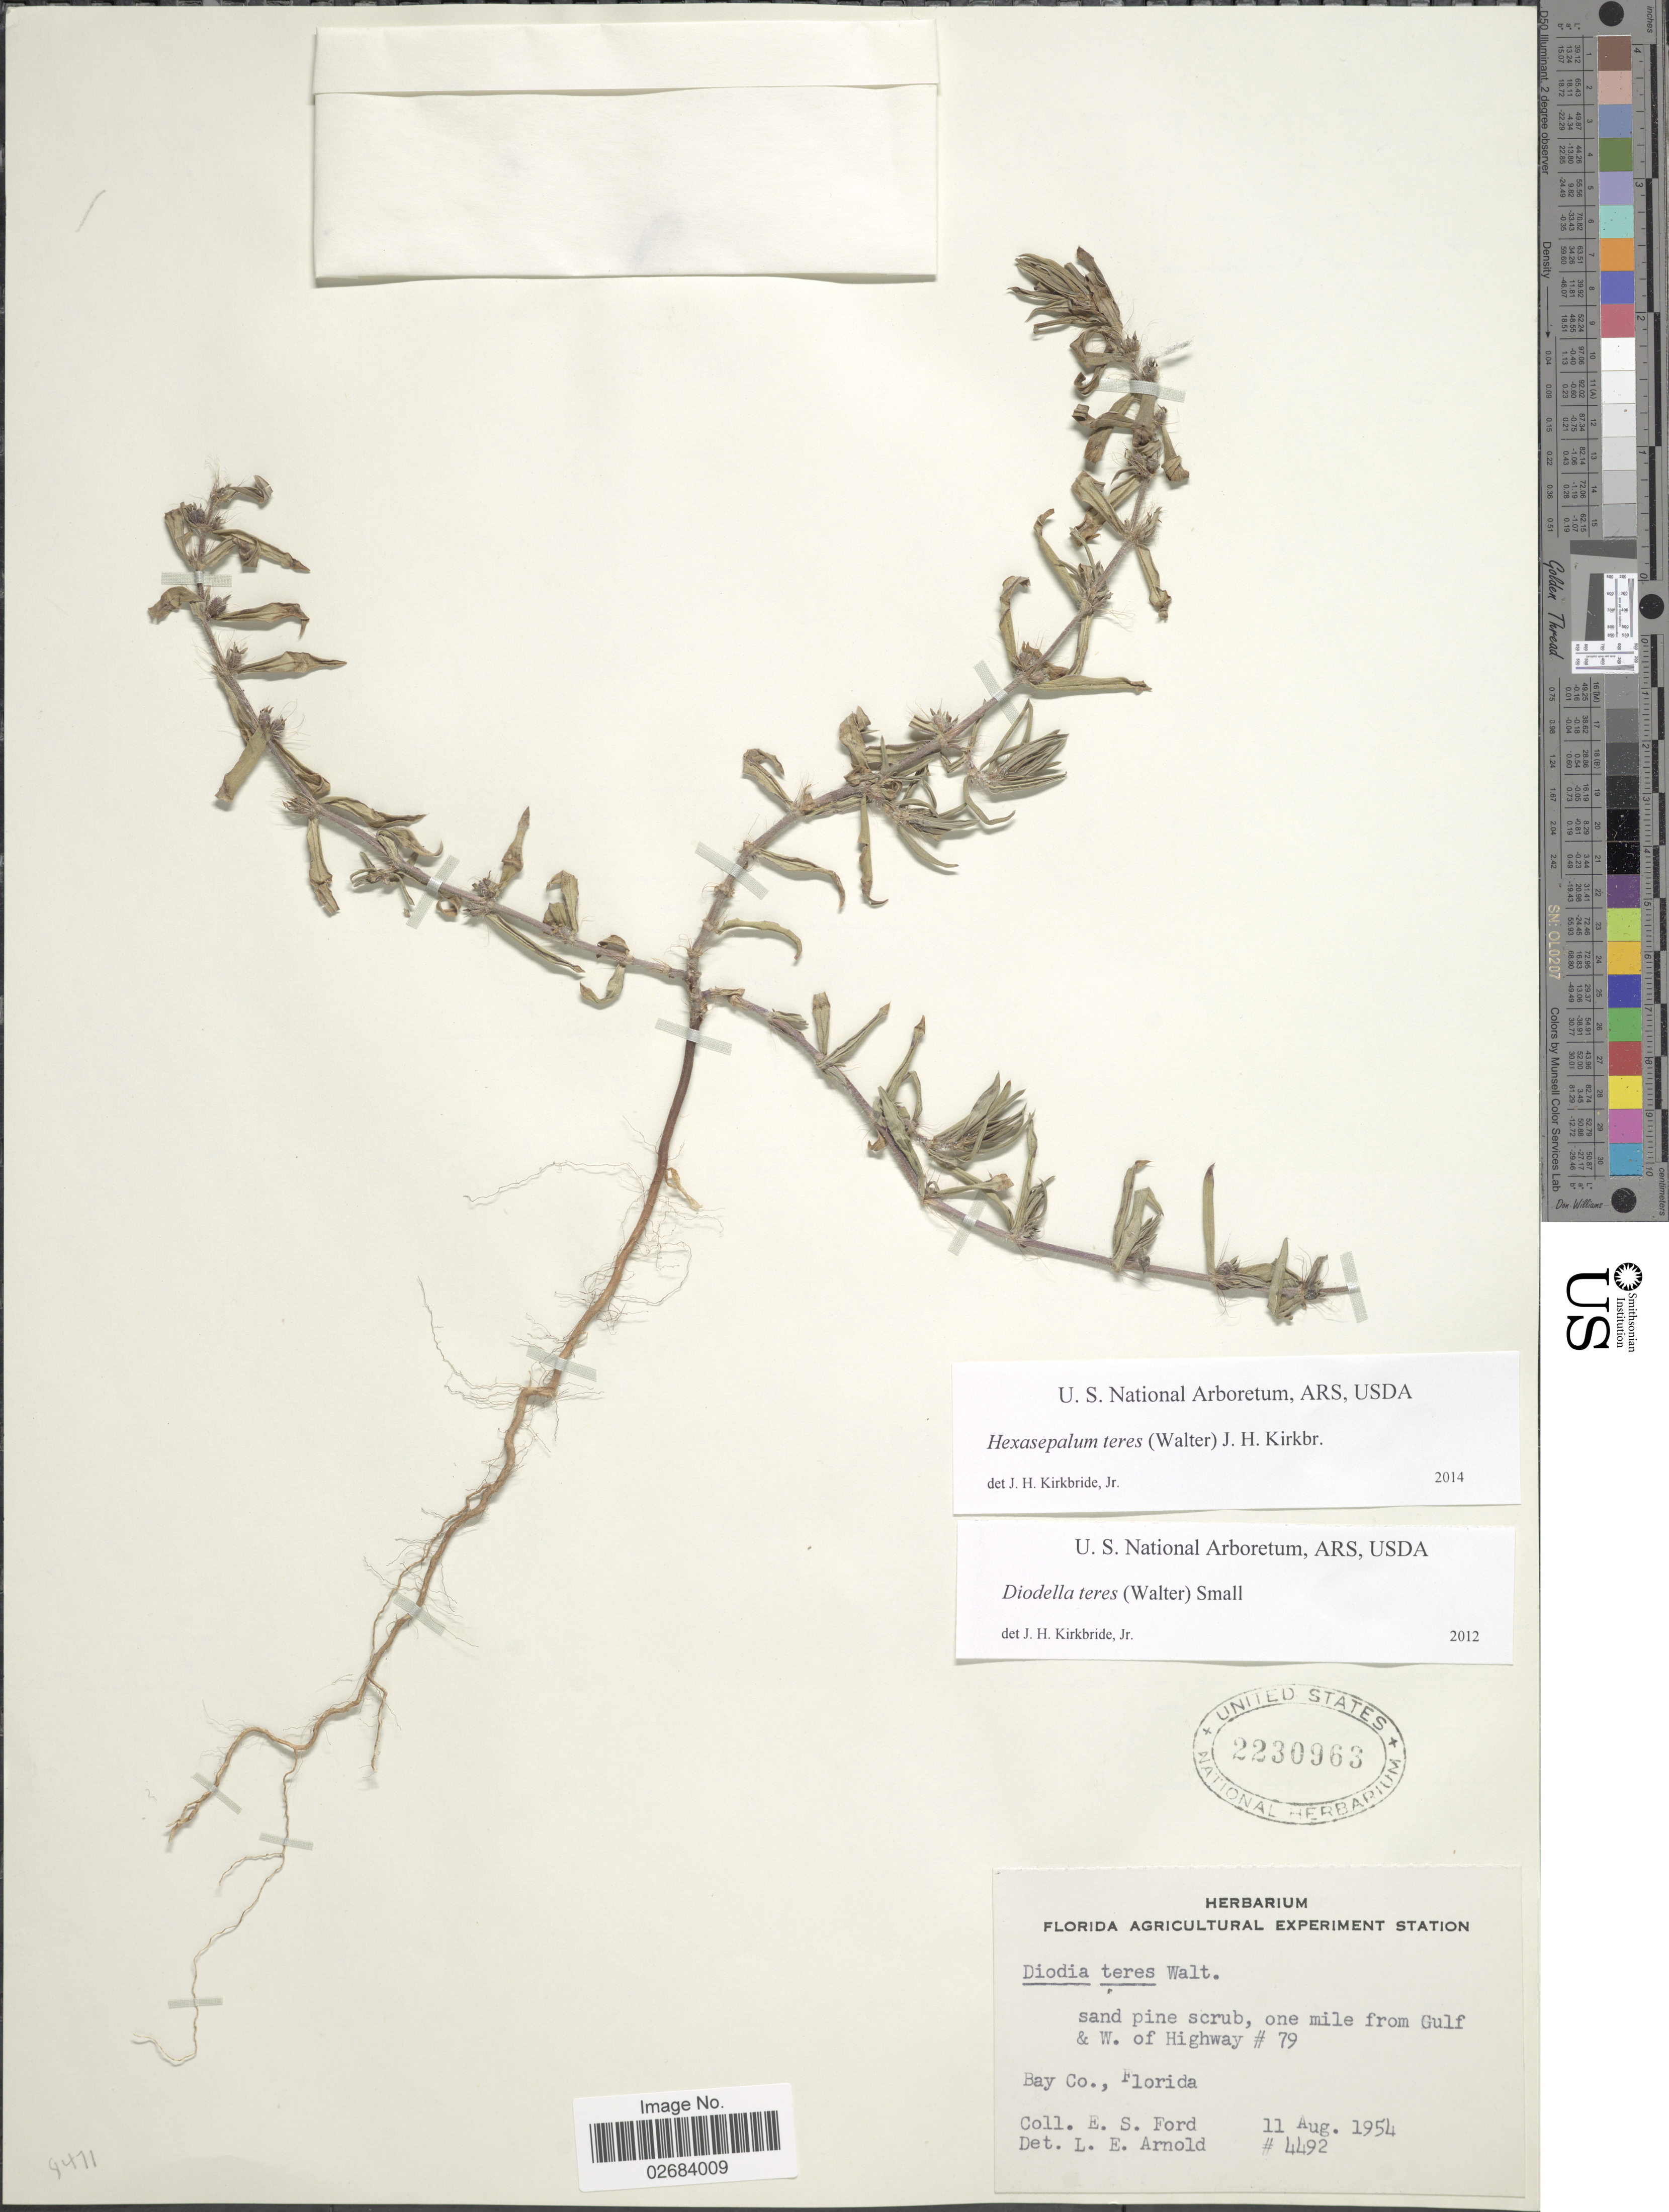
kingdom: Plantae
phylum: Tracheophyta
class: Magnoliopsida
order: Gentianales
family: Rubiaceae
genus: Diodia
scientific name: Diodia teres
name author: Walter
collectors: E. Ford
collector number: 4492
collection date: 1954-08-11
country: United States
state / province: Florida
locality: One mile from Gulf & W. of Highway #79, Bay Co.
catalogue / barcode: US 2230963